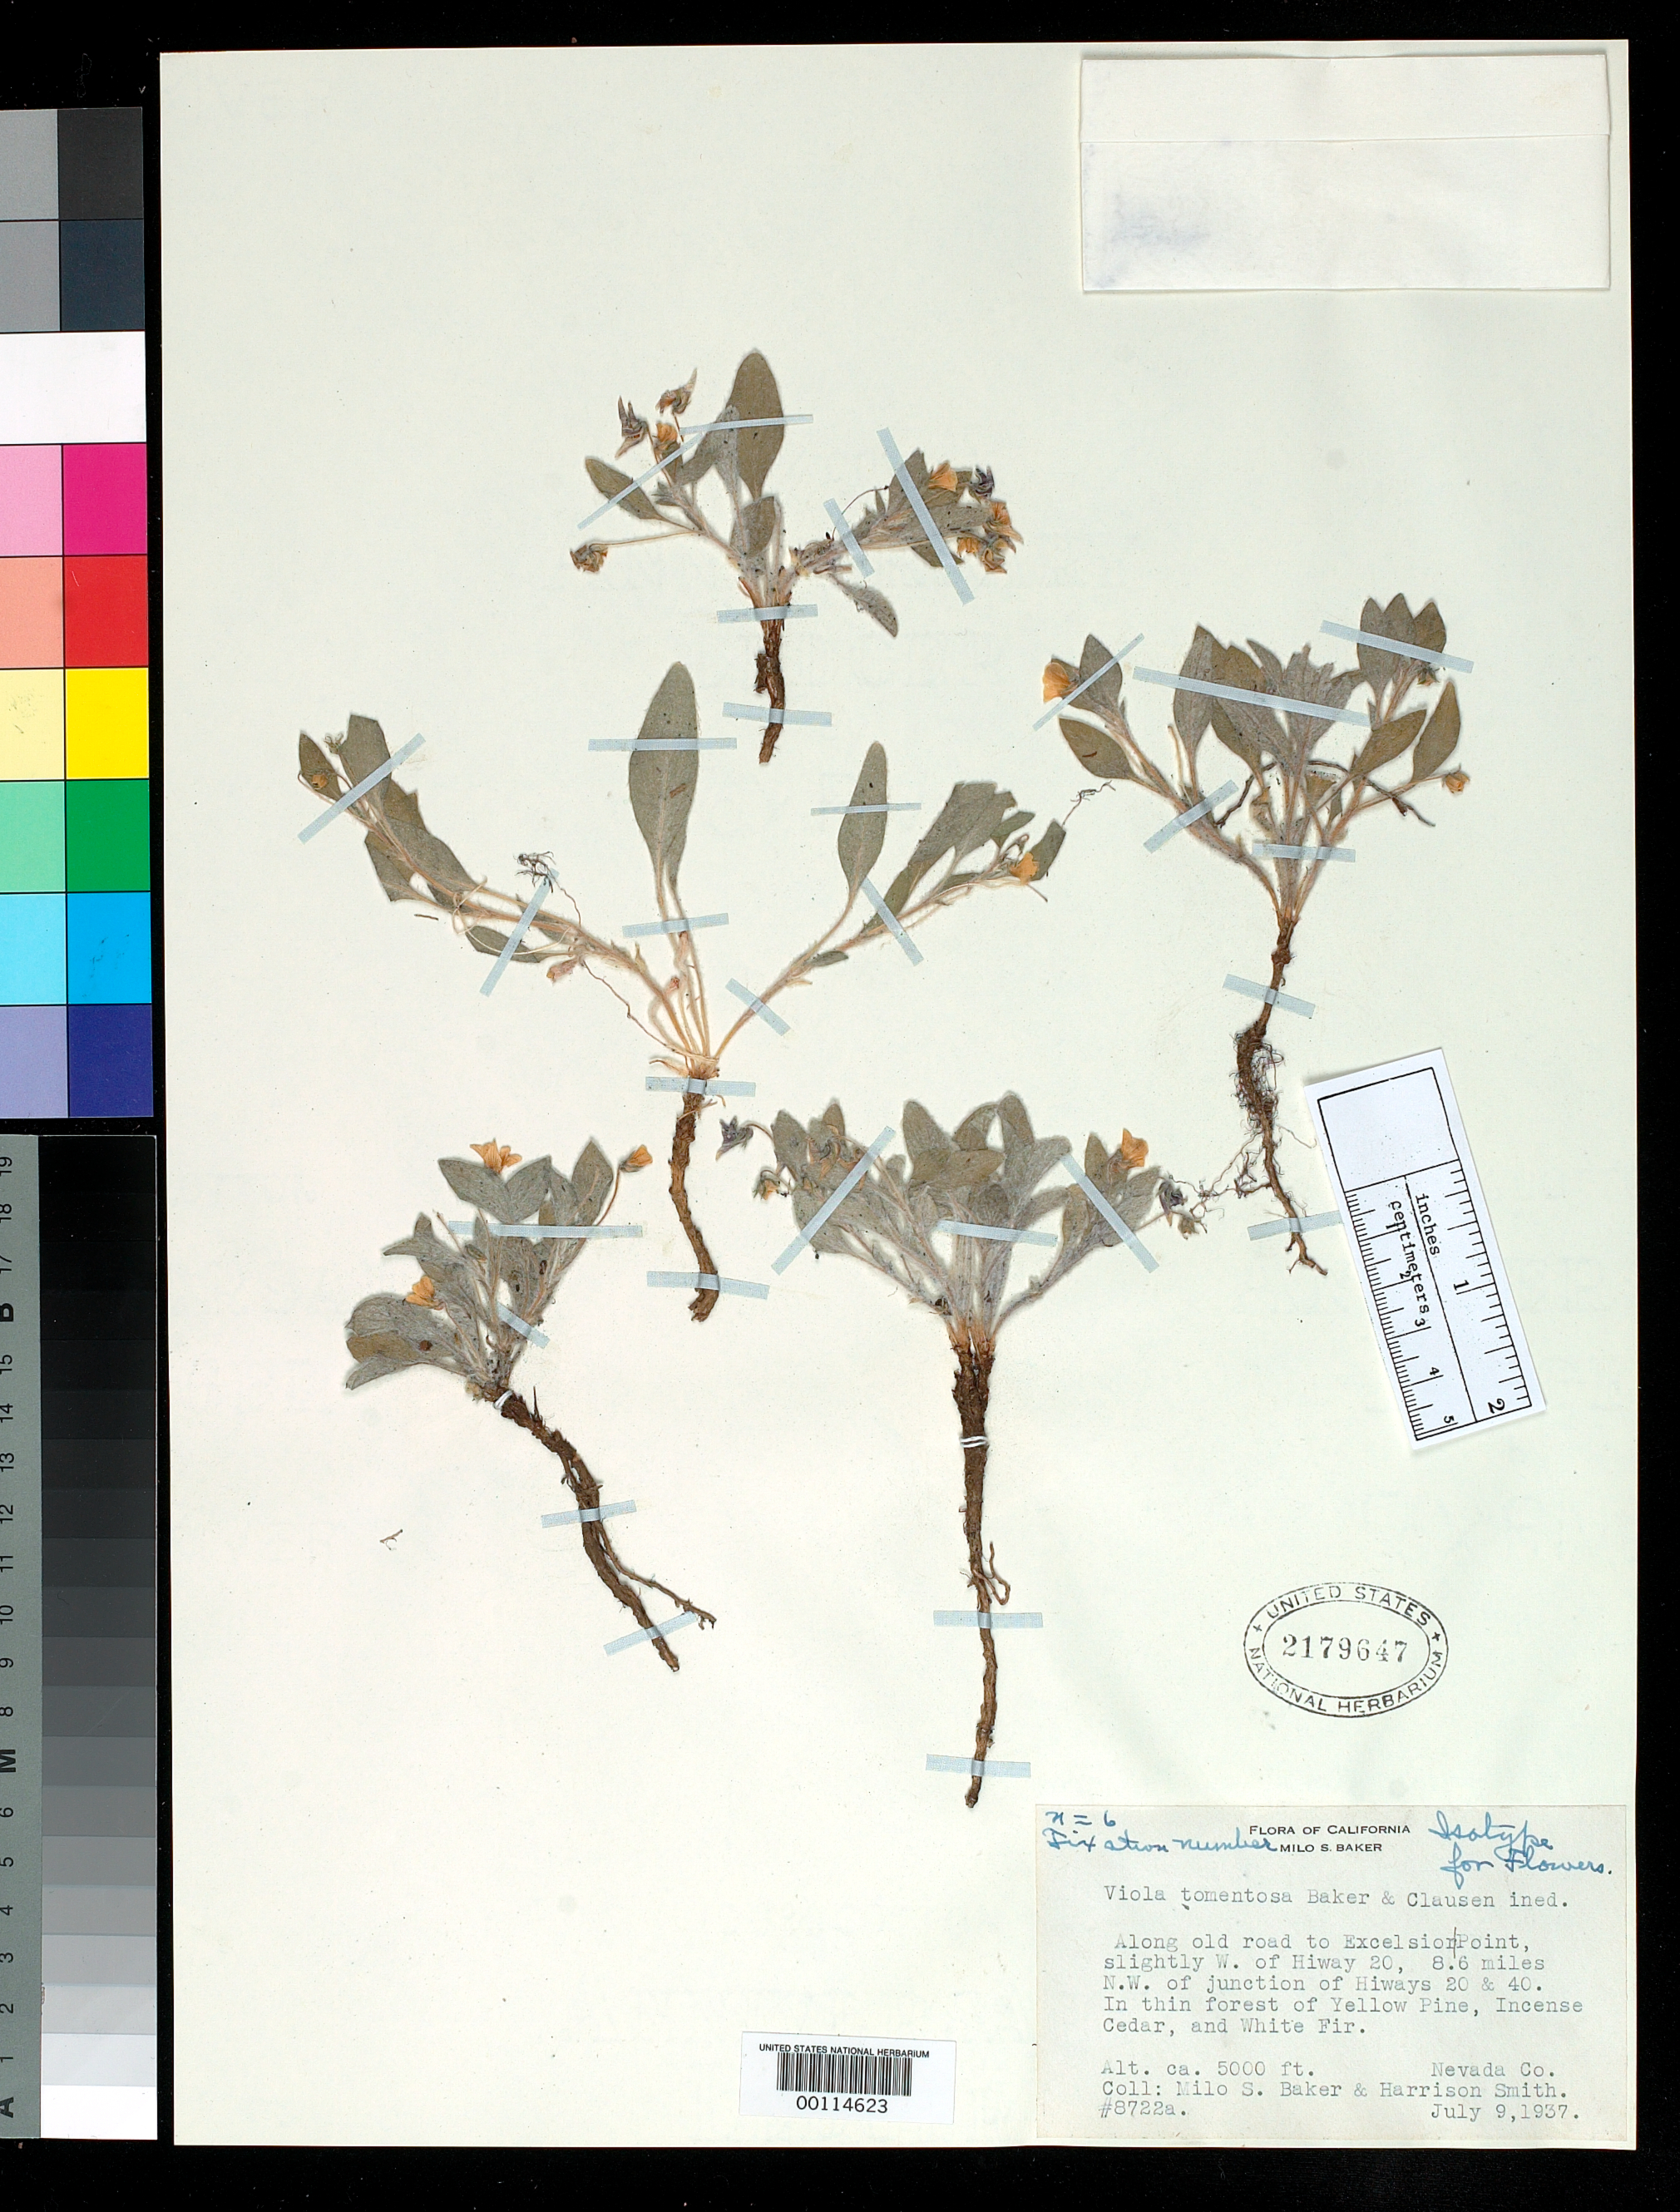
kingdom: Plantae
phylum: Tracheophyta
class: Magnoliopsida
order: Malpighiales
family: Violaceae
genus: Viola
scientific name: Viola tomentosa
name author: M.S. Baker & J.C. Clausen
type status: Isotype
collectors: M. S. Baker & H. Smith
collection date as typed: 09 Jul 1937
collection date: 1937-07-09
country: United States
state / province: California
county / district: Nevada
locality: Road to Excelsion Point, slightly W of Hwy. 20, 8.6 mi NW of junction of highways 20 & 40.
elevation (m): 1524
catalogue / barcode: US 2179647